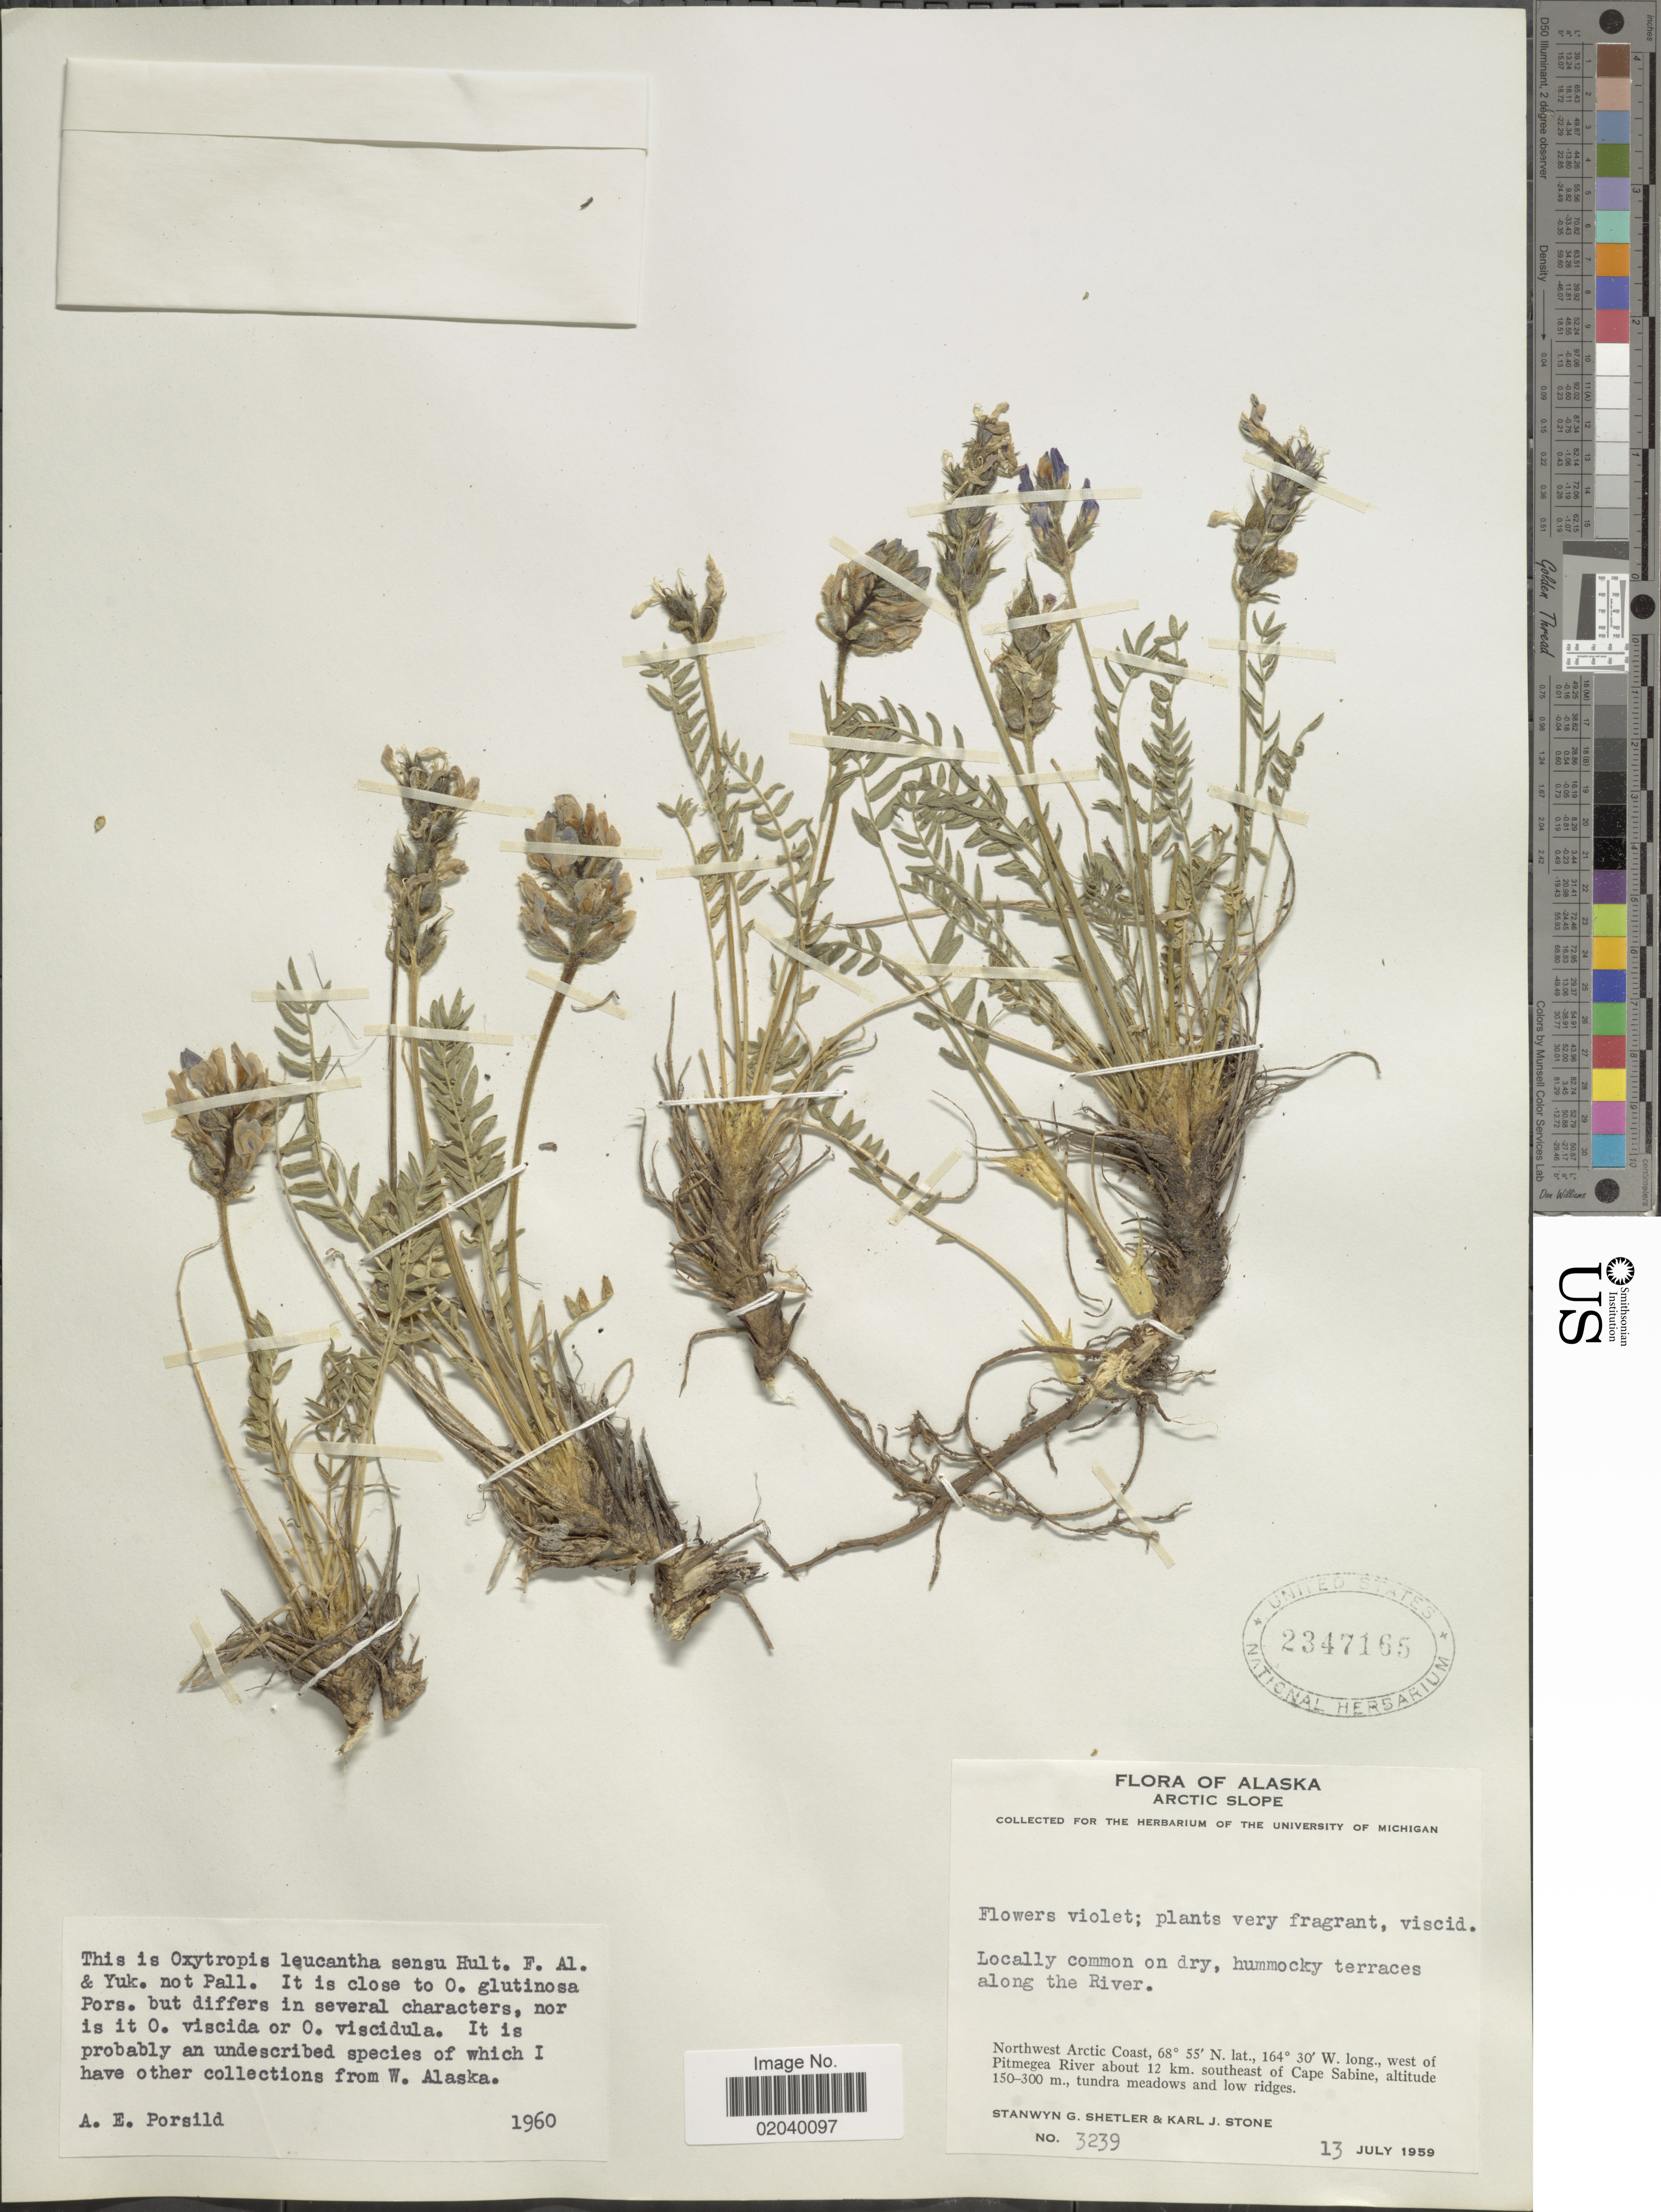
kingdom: Plantae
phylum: Tracheophyta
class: Magnoliopsida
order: Fabales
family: Fabaceae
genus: Oxytropis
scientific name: Oxytropis leucantha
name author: (Pall.) Pers.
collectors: S. Shetler & K. J. Stone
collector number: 3239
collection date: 1959-07-13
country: United States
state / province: Alaska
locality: Arctic Slope, Northwest Arctic Coast, west of Pitmegea River about 12 km. southeast of Cape Sabine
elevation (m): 150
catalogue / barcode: US 2347165